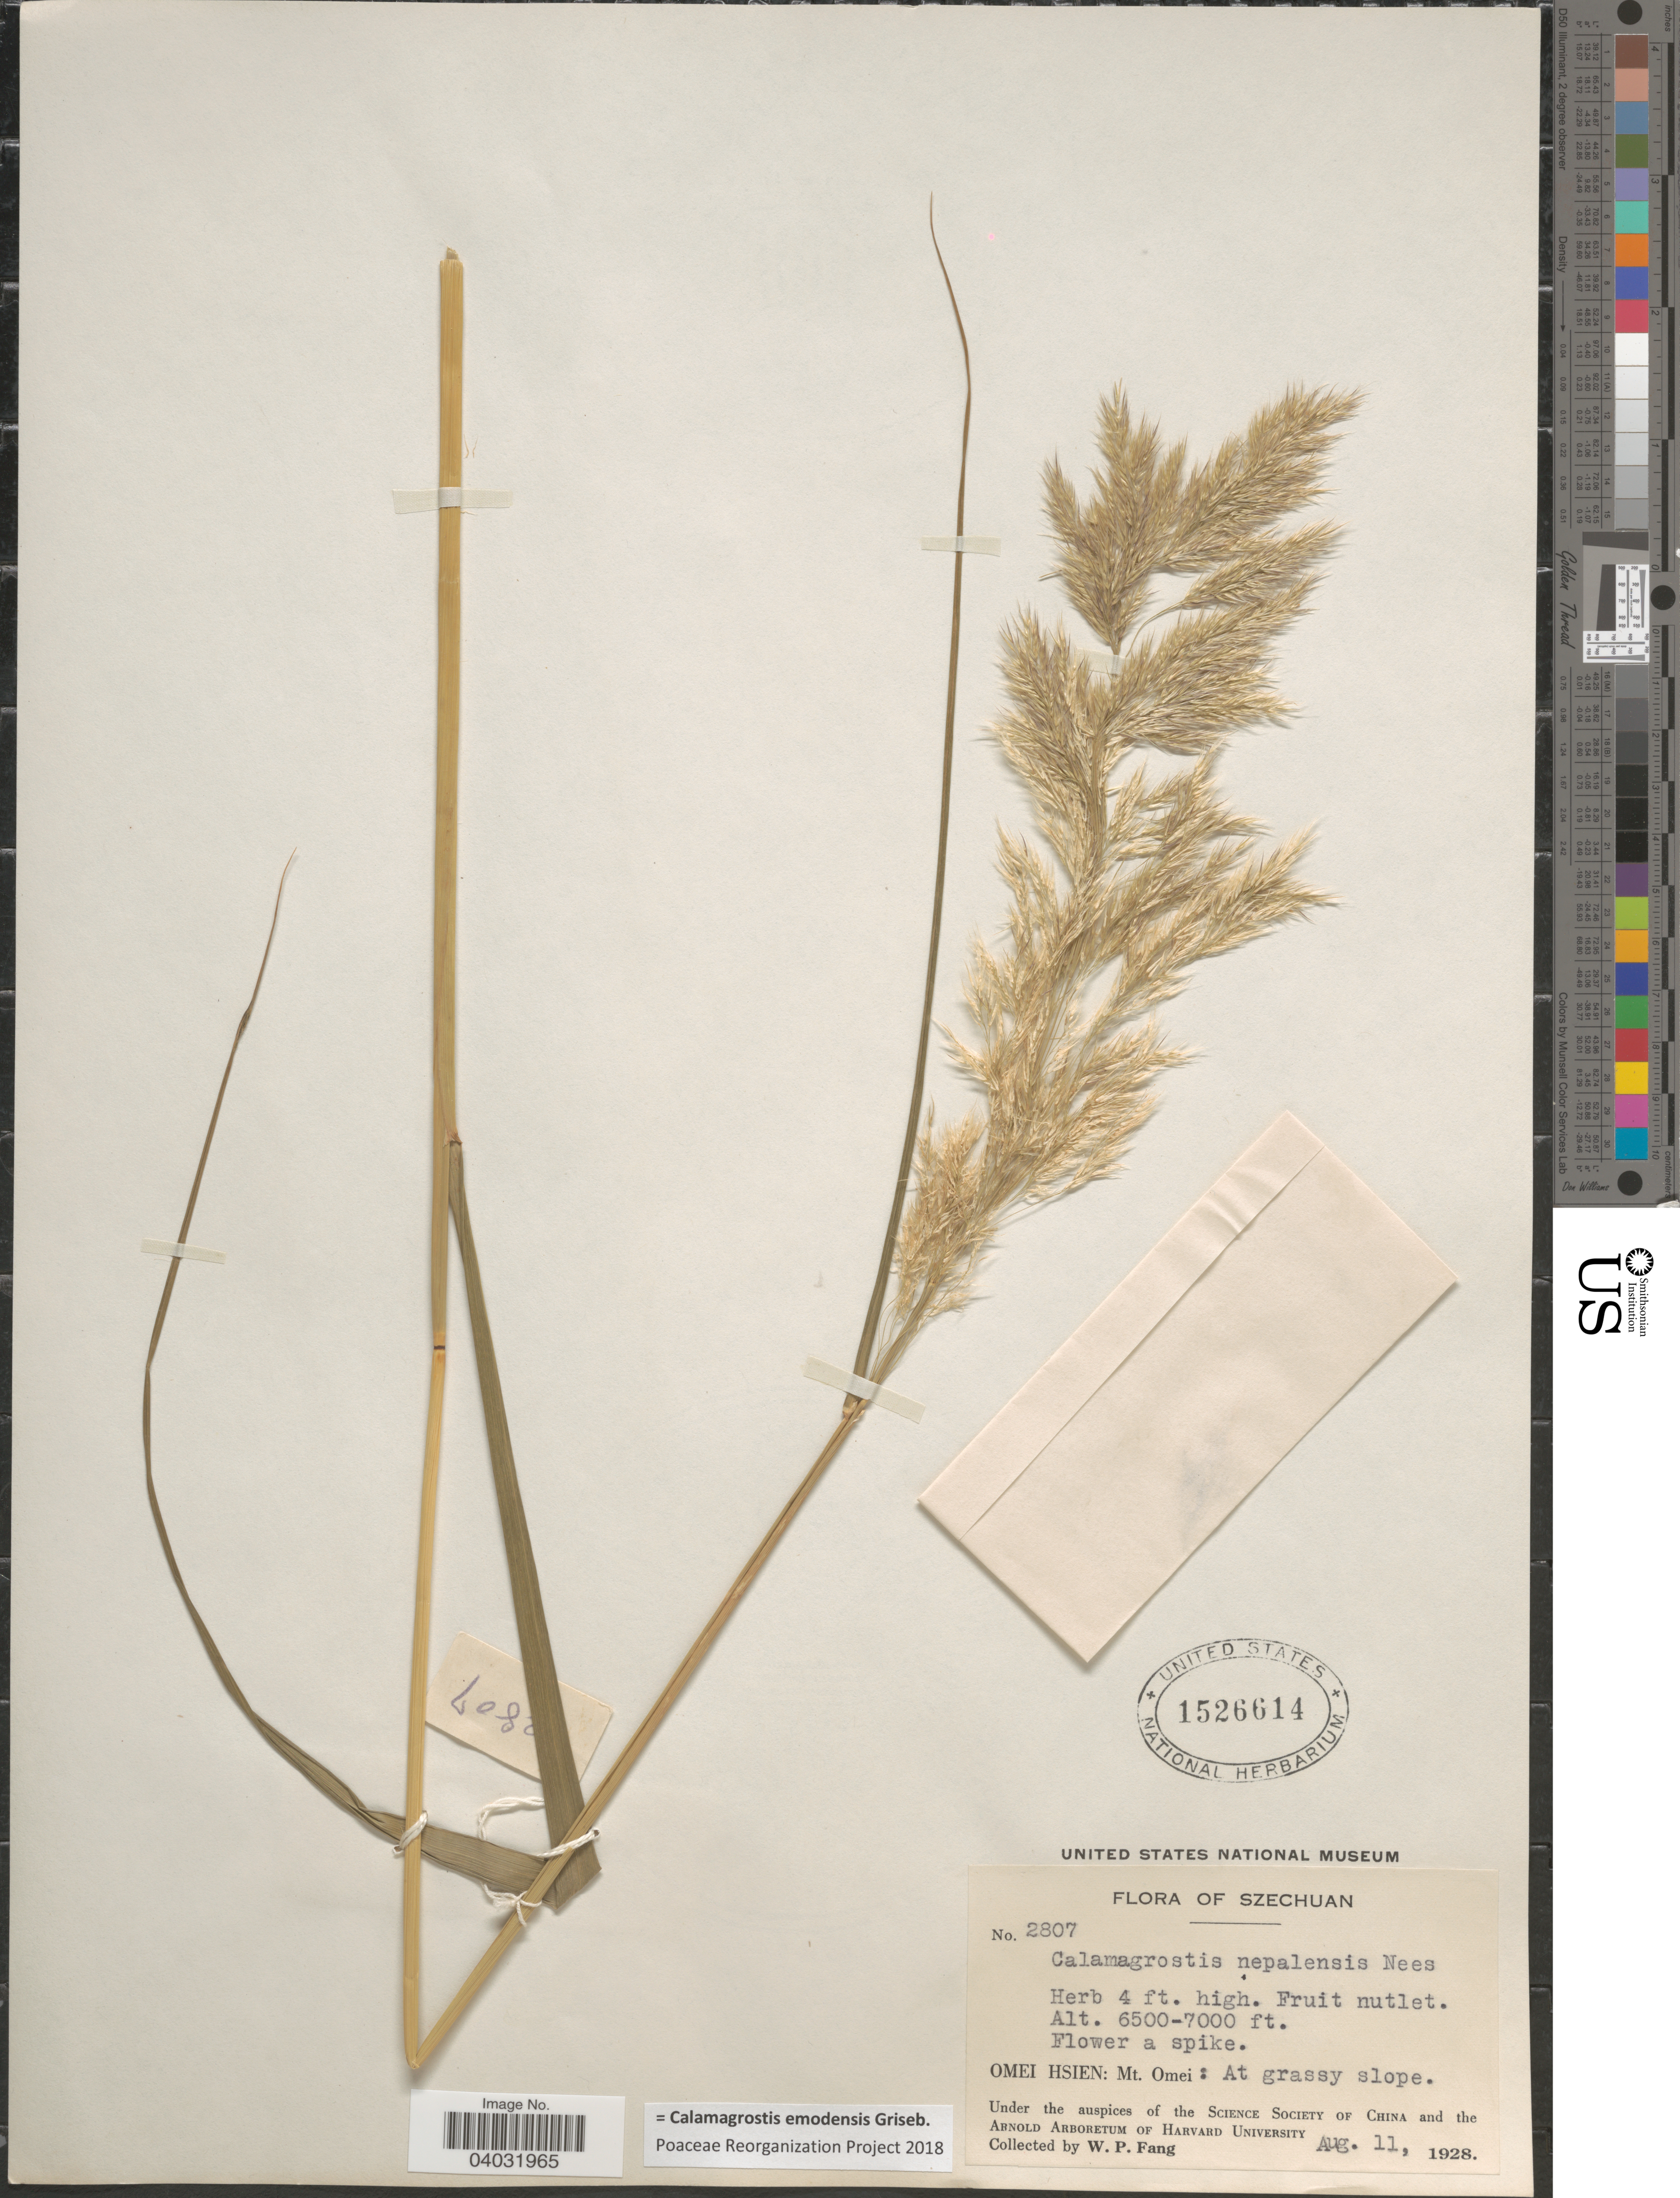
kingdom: Plantae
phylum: Tracheophyta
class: Liliopsida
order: Poales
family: Poaceae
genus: Calamagrostis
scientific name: Calamagrostis emodensis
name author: Griseb.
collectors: W. P. Fang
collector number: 2807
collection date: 1928-08-11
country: China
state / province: Sichuan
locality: Szechuan. Omei Hsien: Mt. Omei: At grassy slope.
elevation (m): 1981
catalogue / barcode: US 1526614